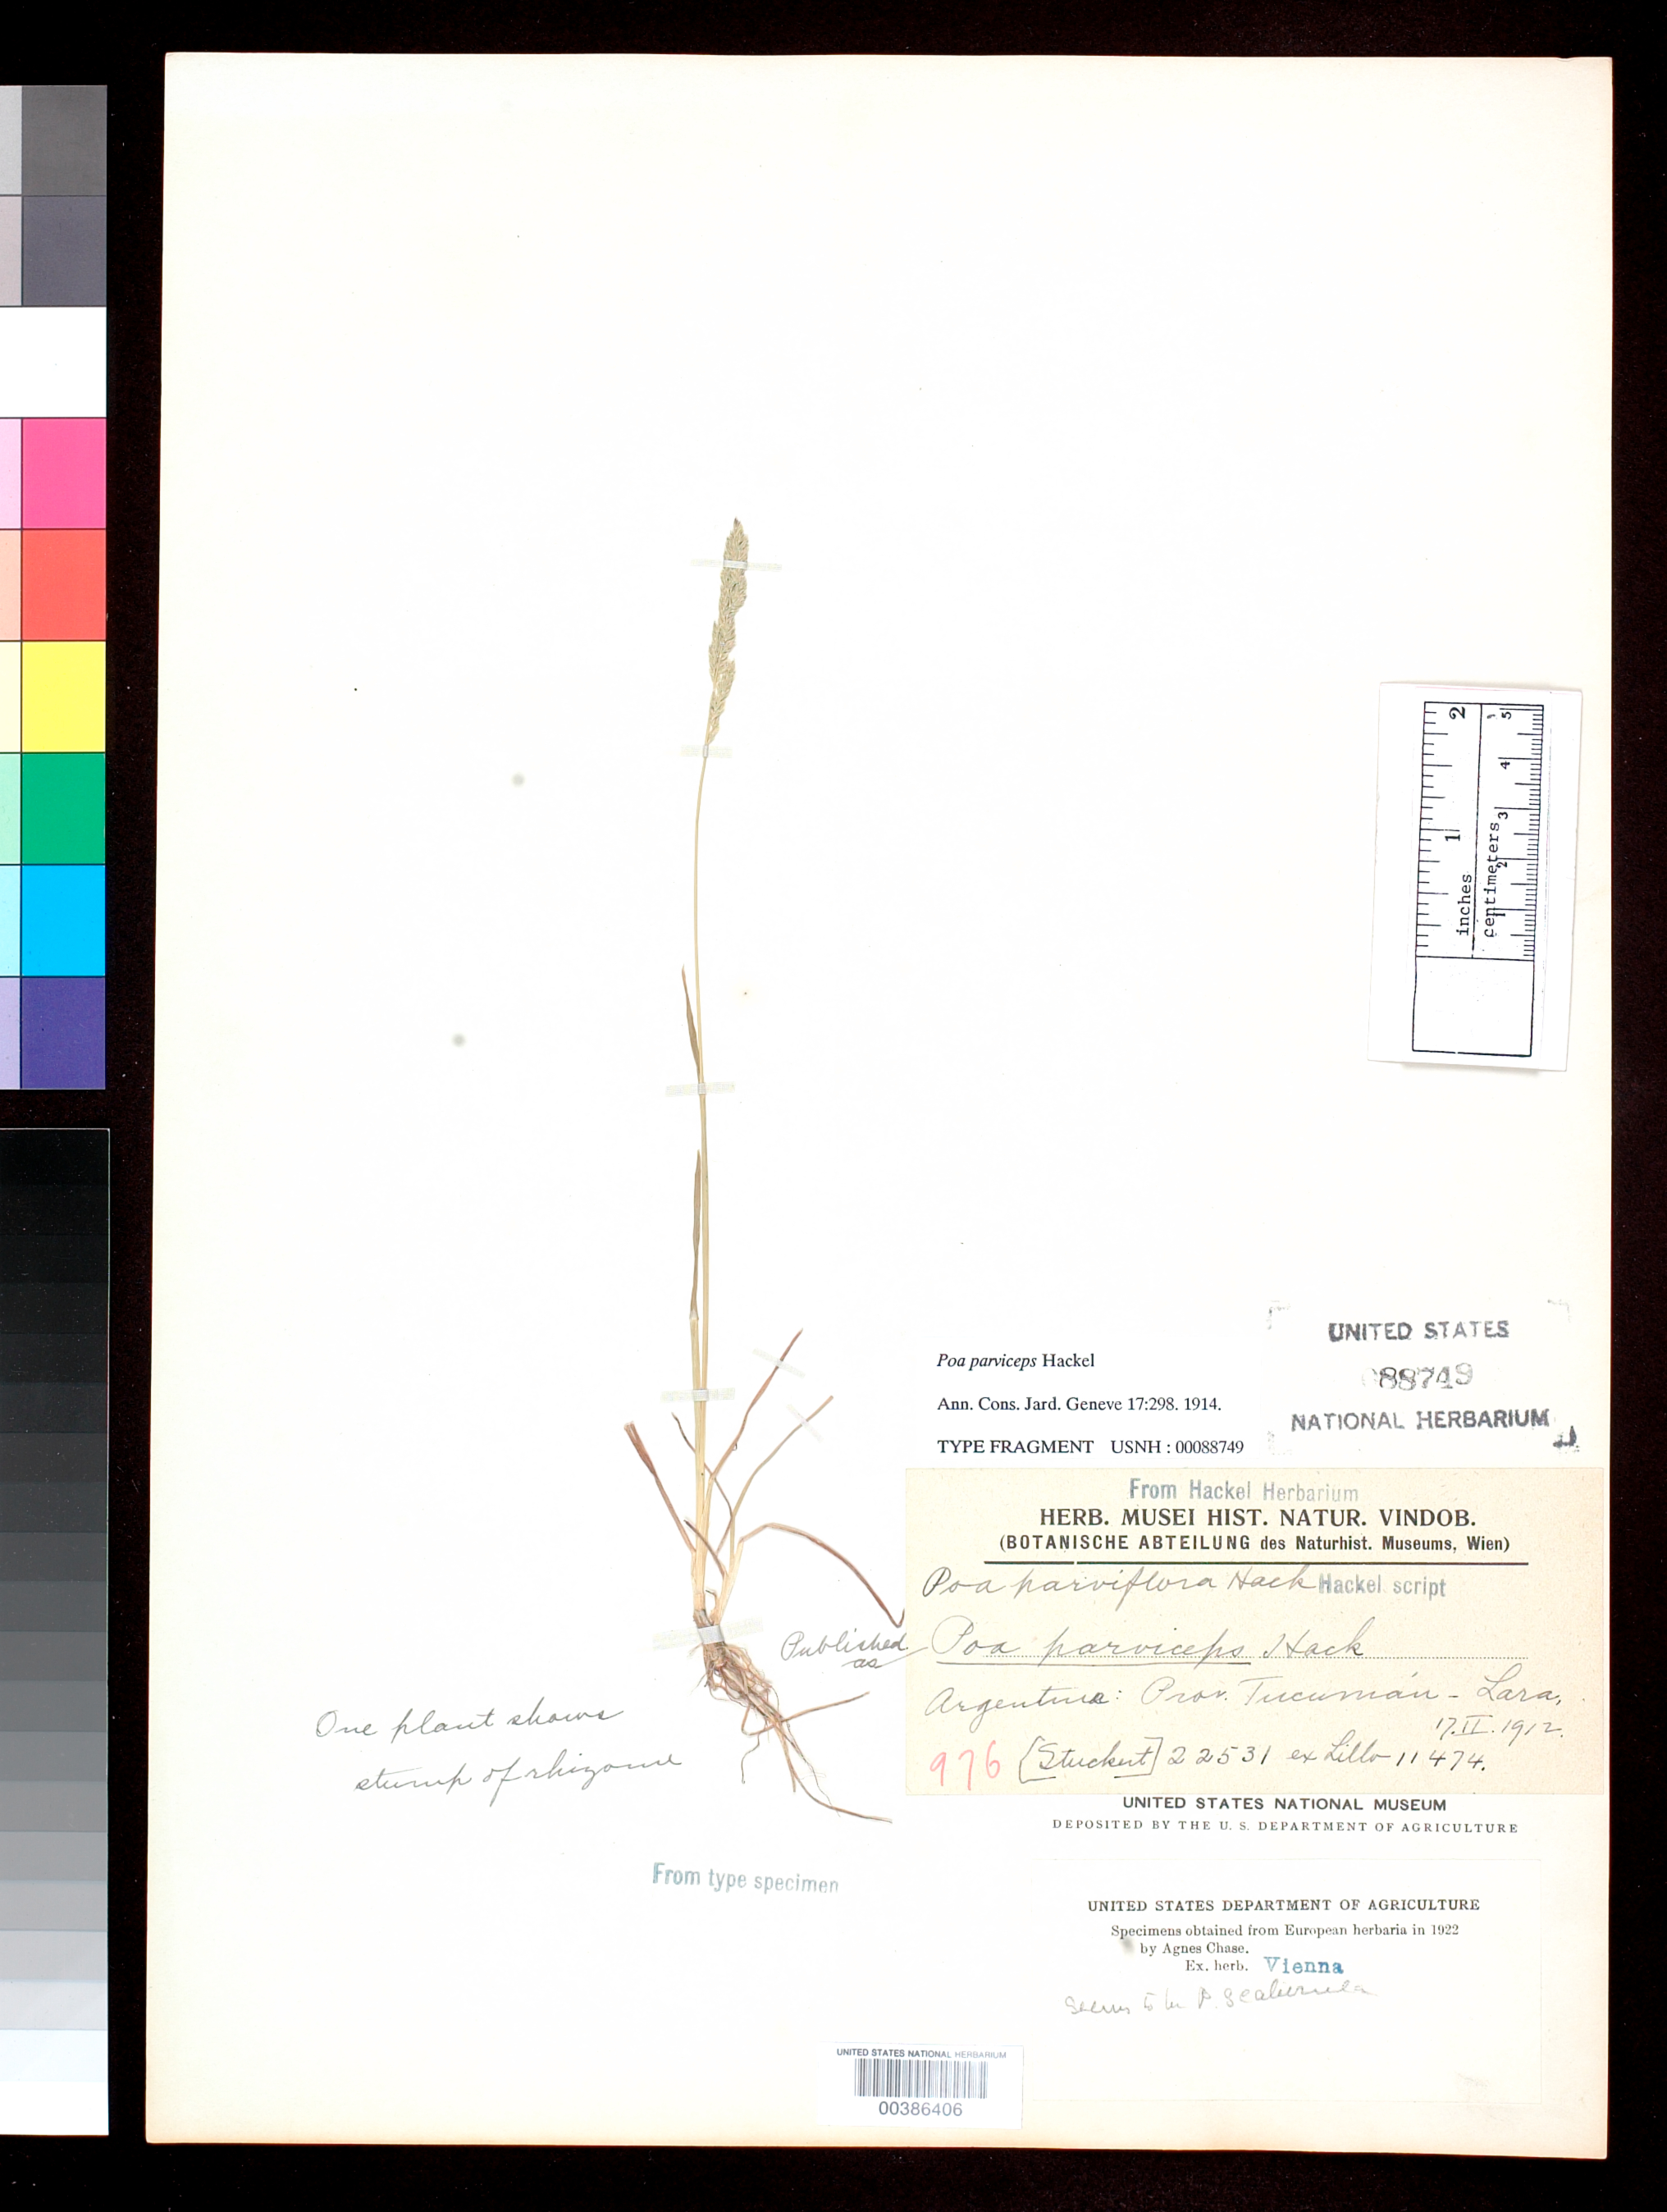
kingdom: Plantae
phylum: Tracheophyta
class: Liliopsida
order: Poales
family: Poaceae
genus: Poa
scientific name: Poa parviceps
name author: Hack.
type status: Isotype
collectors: T. Stuckert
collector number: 22531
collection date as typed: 17 Feb 1912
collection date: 1912-02-17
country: Argentina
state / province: Tucumán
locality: Lara.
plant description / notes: Fragmentary material of type specimen ex herb. Vienna.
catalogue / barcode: US 88749